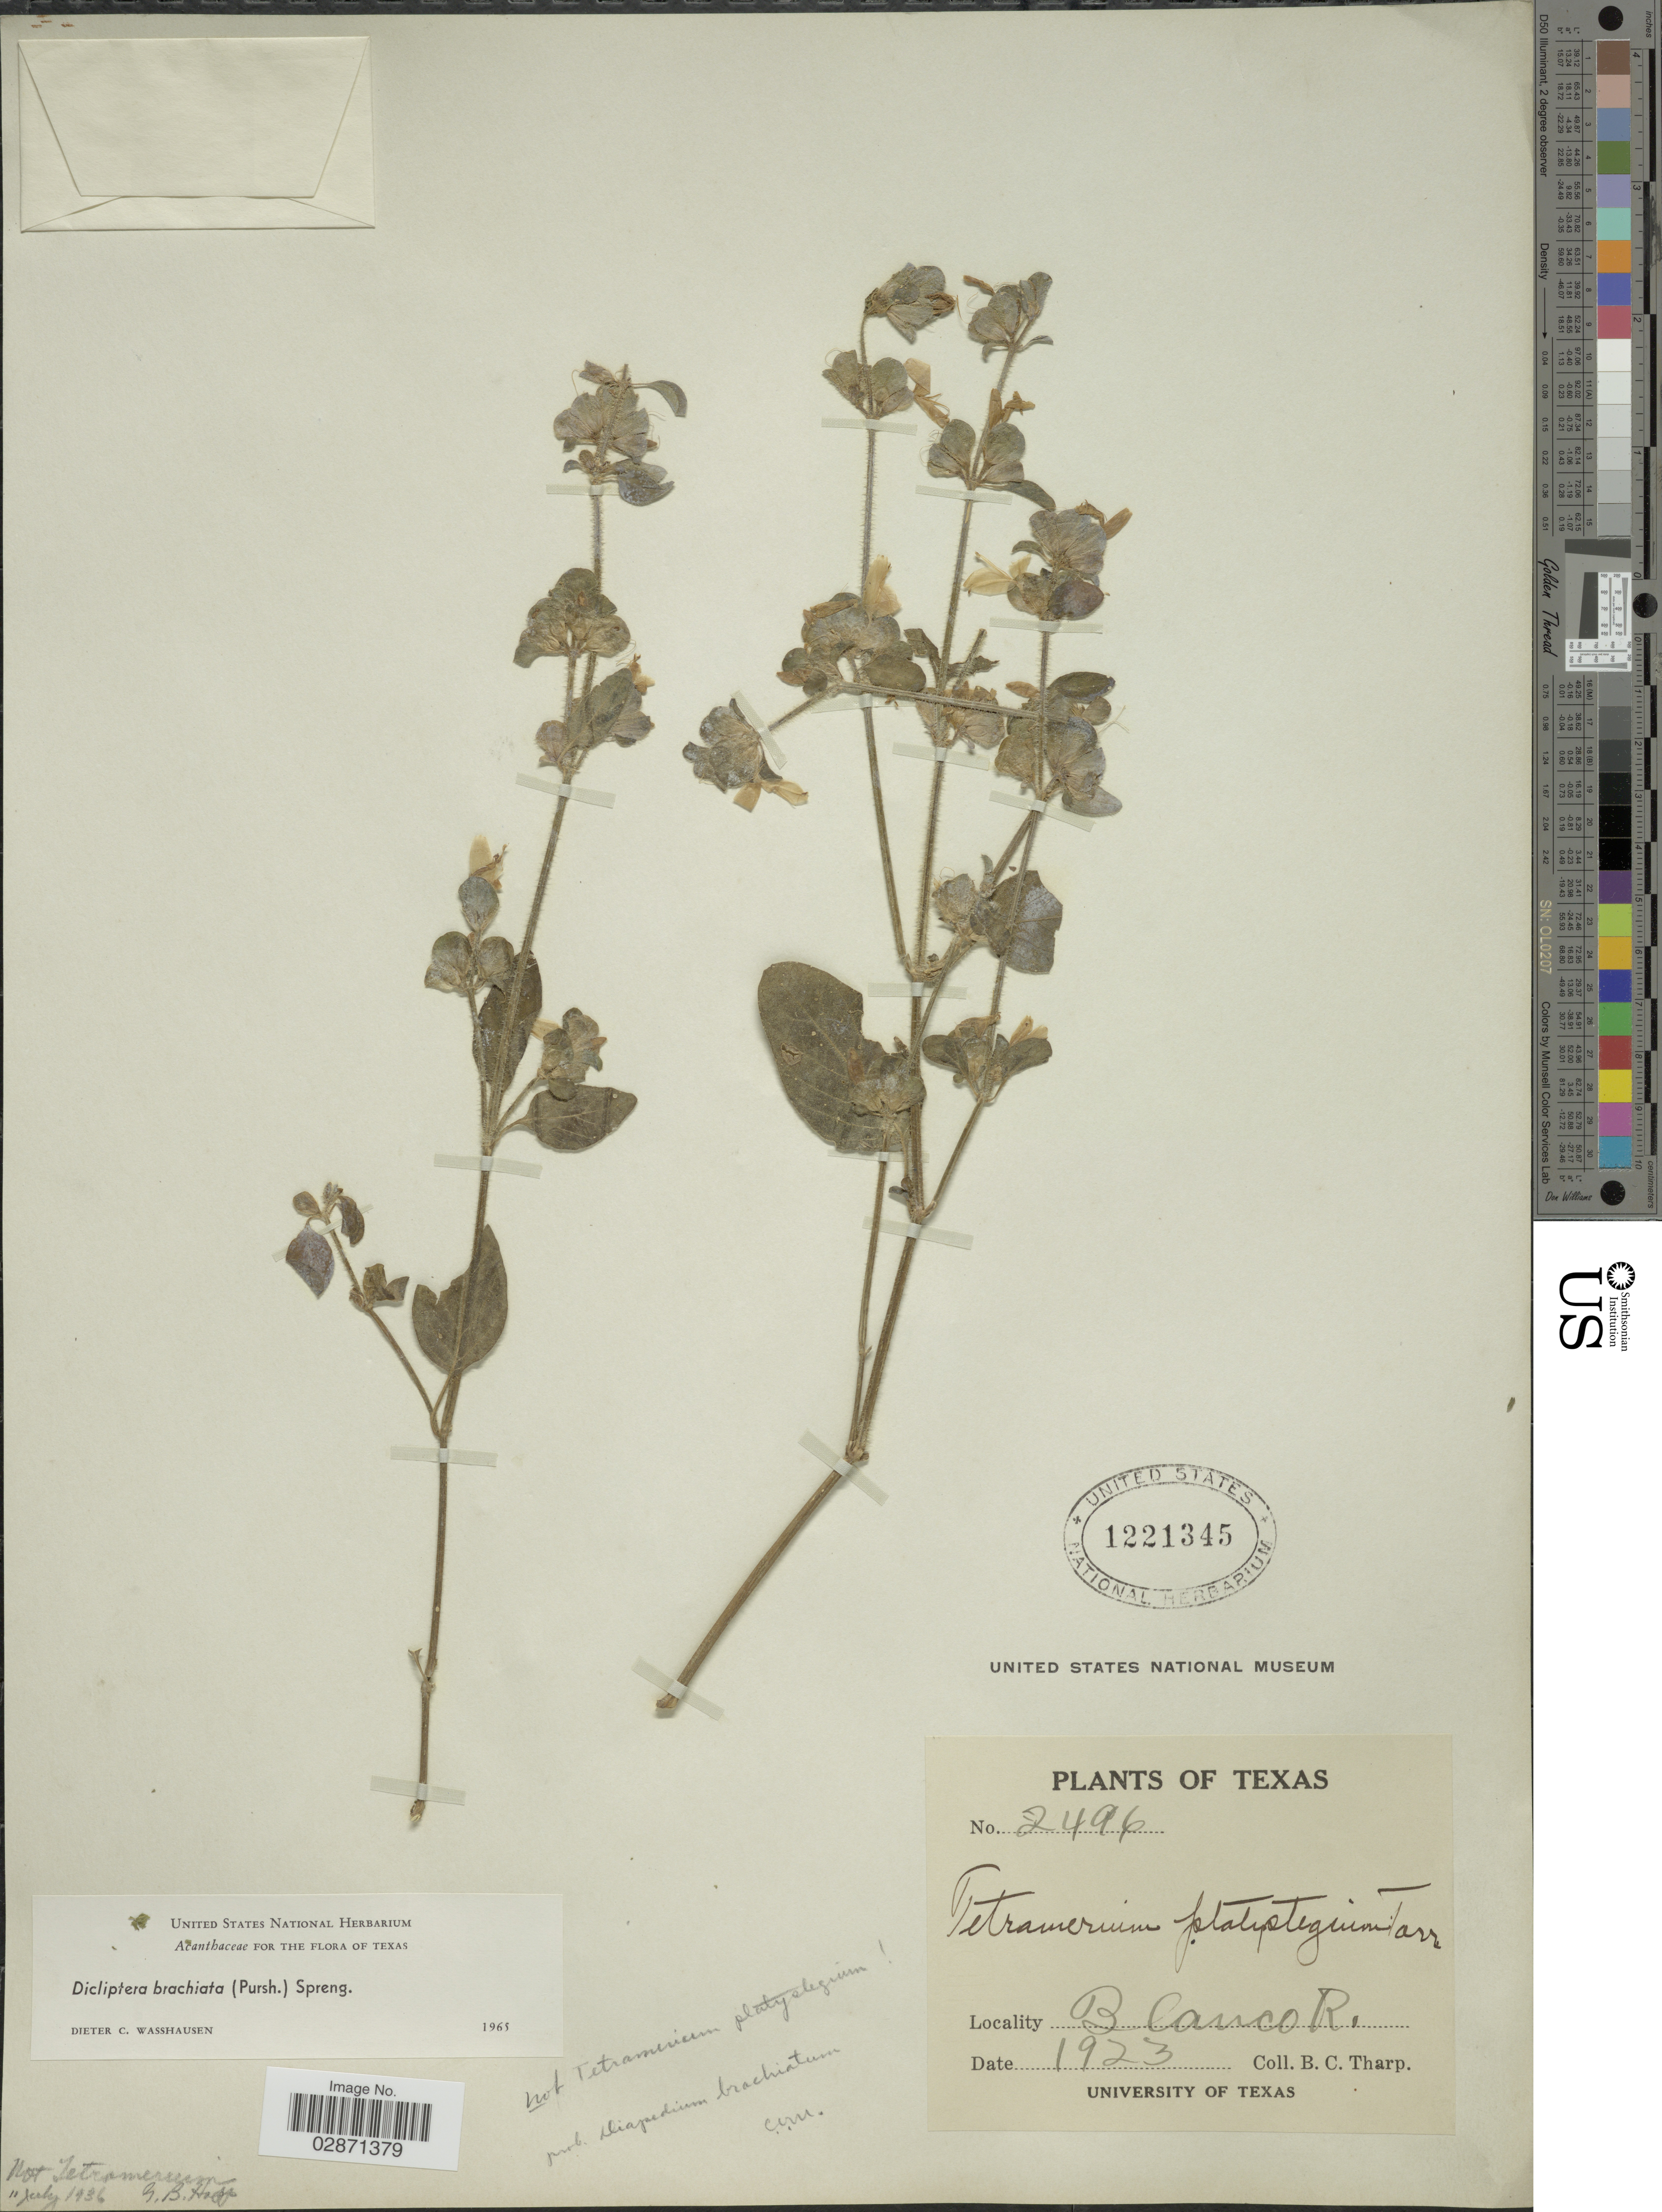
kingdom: Plantae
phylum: Tracheophyta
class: Magnoliopsida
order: Lamiales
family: Acanthaceae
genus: Dicliptera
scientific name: Dicliptera brachiata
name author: (Pursh) Spreng.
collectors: B. C. Tharp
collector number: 2496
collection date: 1923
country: United States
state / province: Texas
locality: Blanco R.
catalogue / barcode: US 1221345